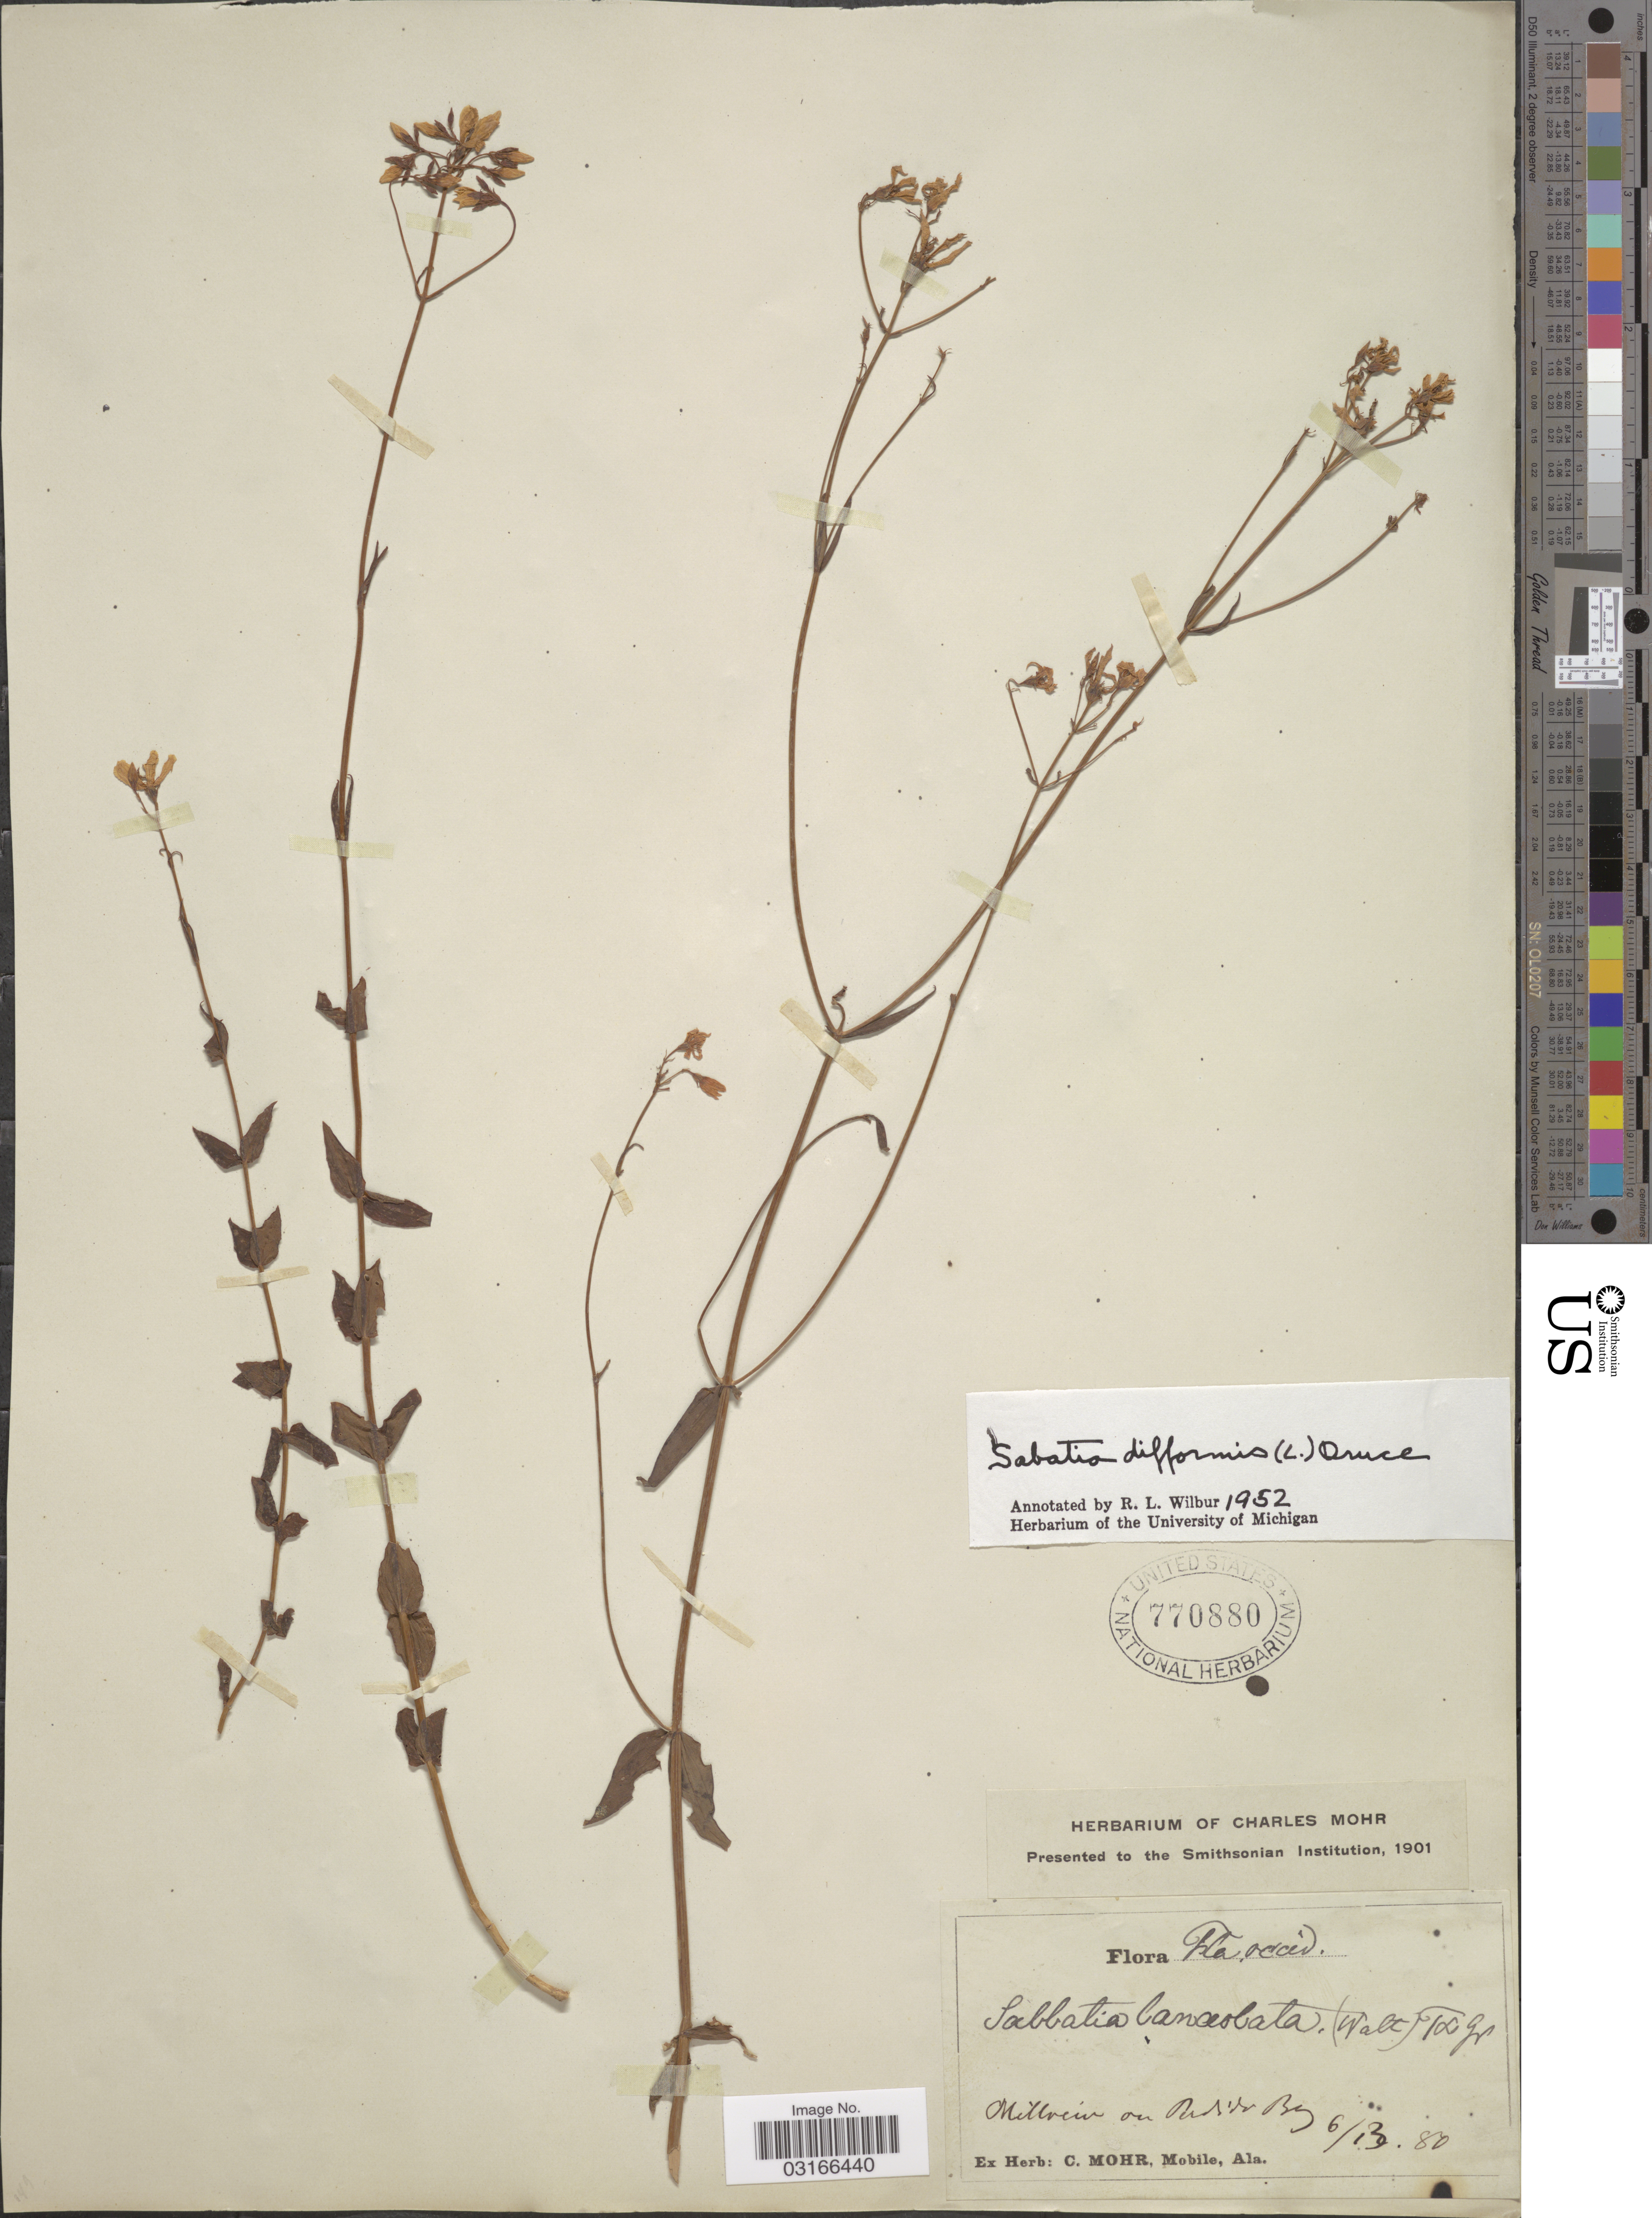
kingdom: Plantae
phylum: Tracheophyta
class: Magnoliopsida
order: Gentianales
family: Gentianaceae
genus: Sabatia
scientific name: Sabatia difformis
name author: (L.) Druce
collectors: ex herb. Charles Mohr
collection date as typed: Transcribed d/m/y: 13/6/80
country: United States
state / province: Florida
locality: Fla. occid. Millview on Perdido Bay.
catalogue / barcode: US 770880